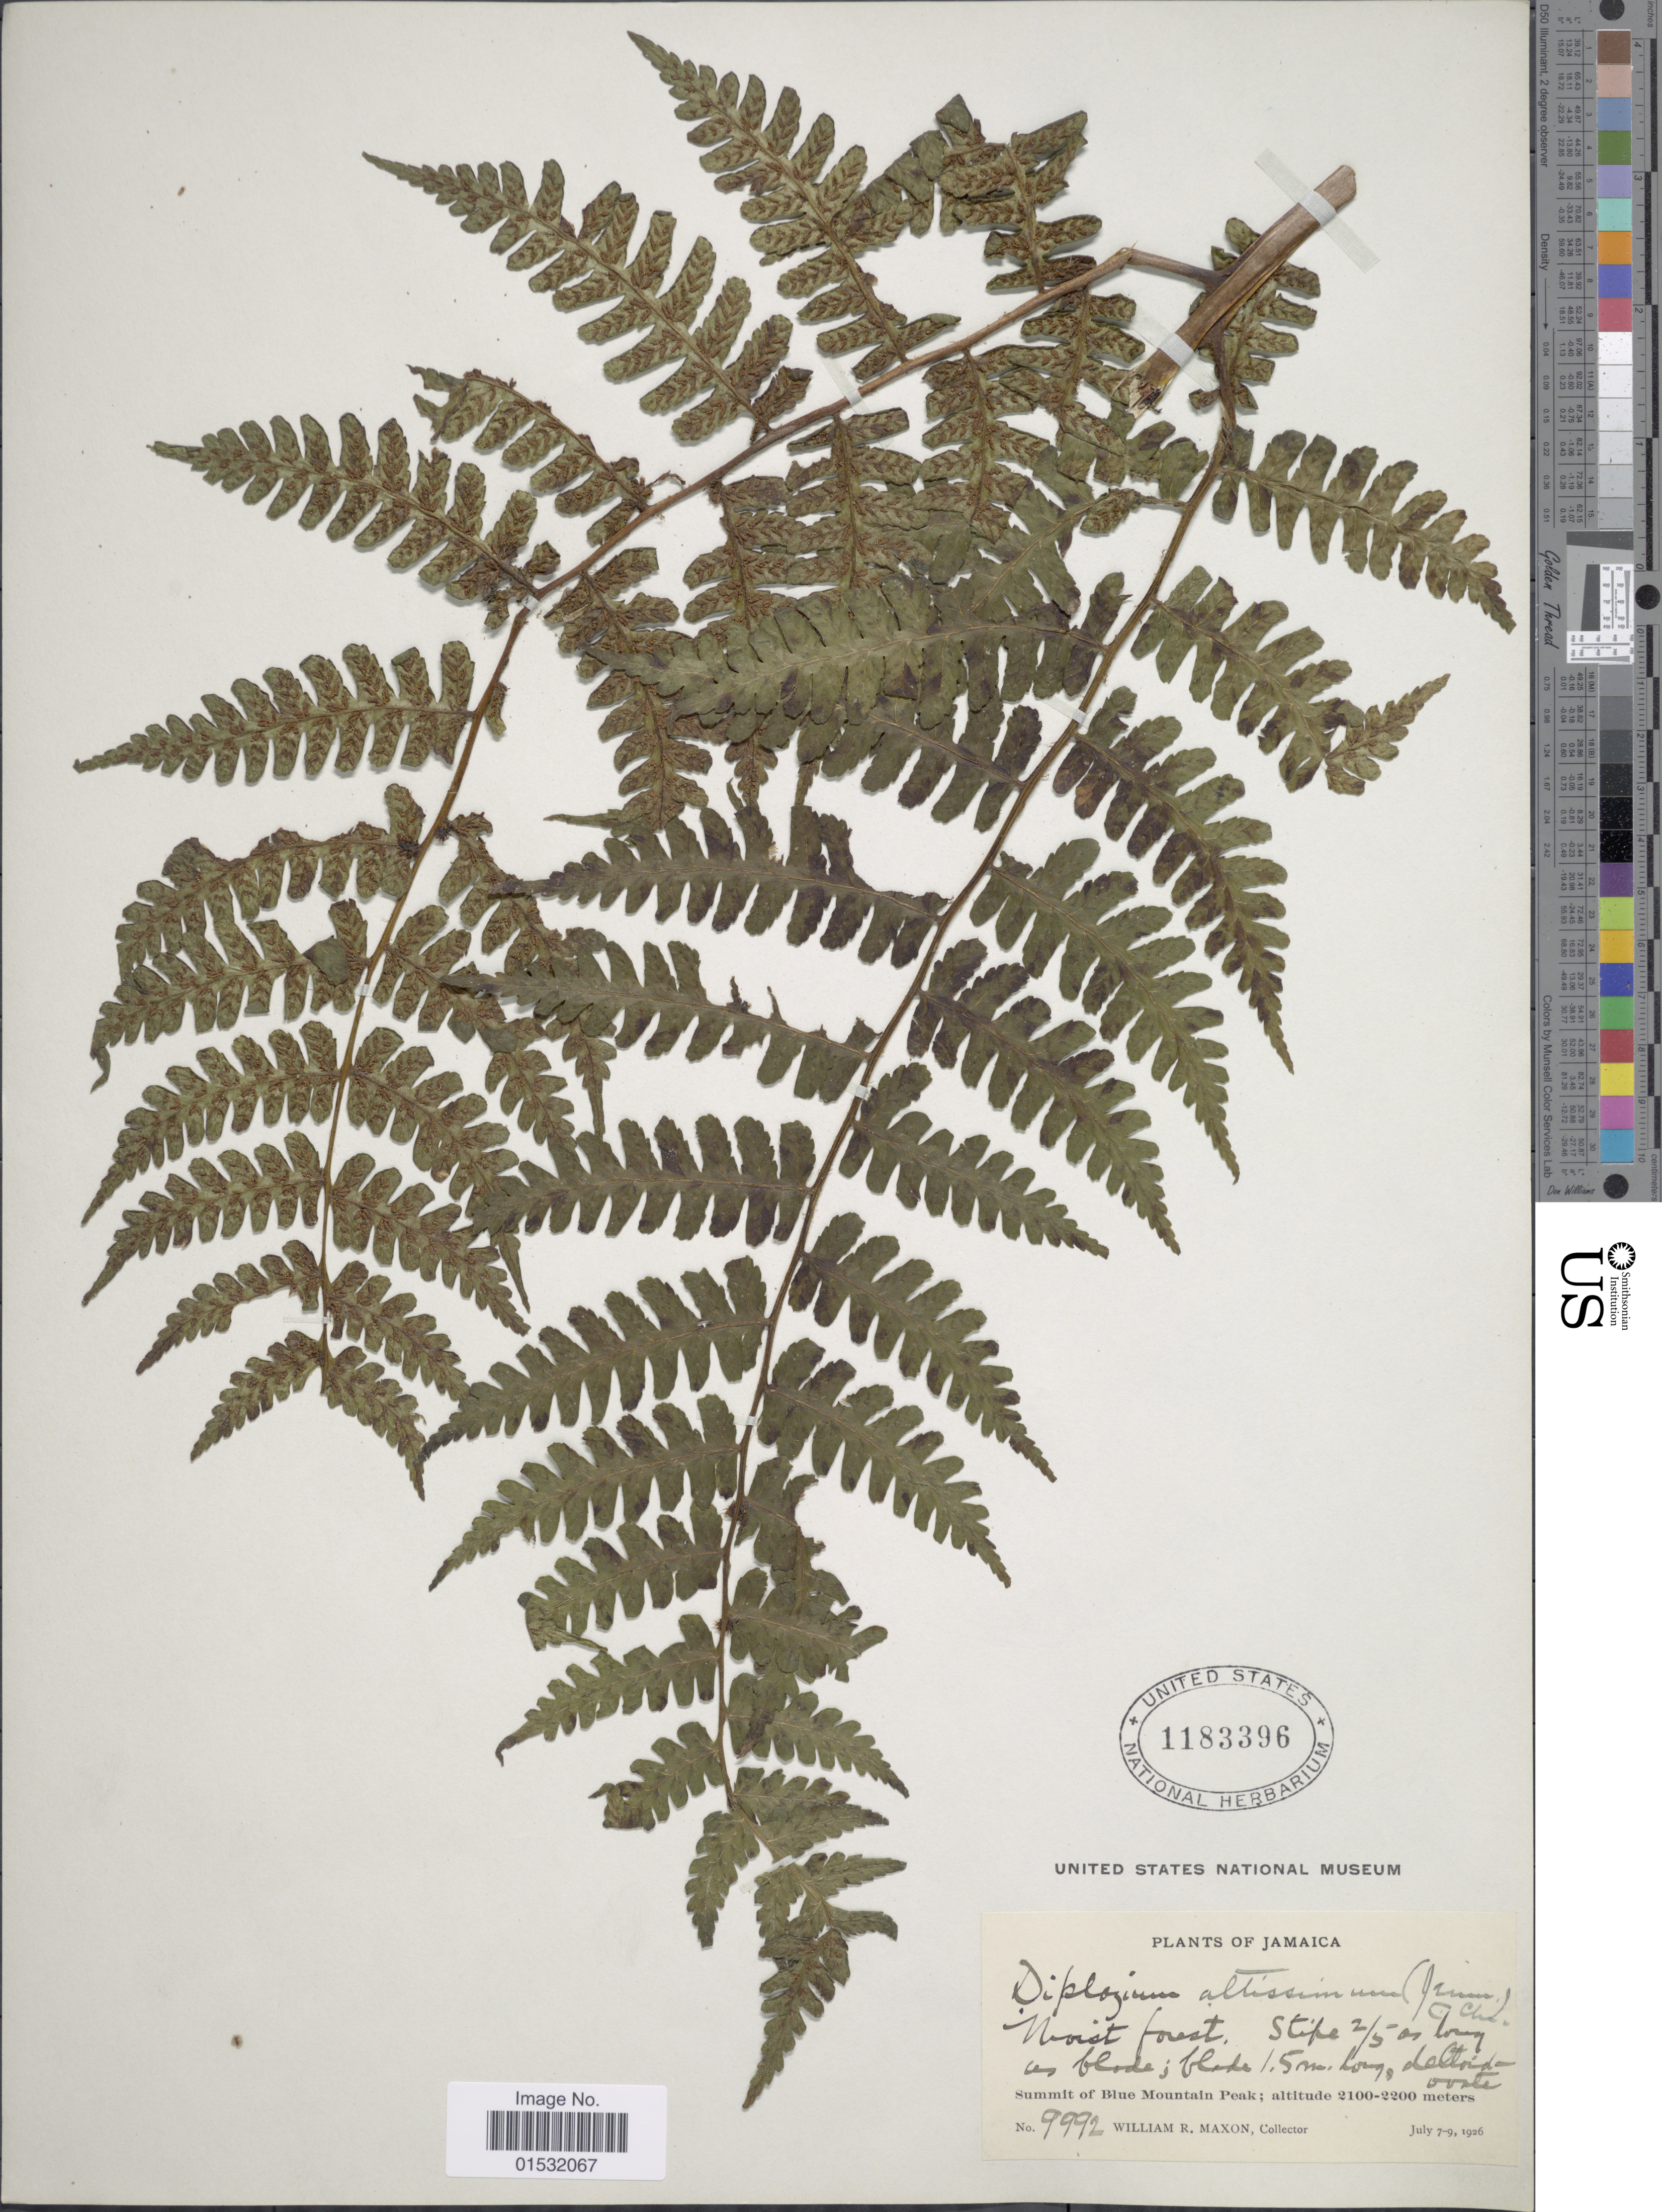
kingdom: Plantae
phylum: Tracheophyta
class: Polypodiopsida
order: Polypodiales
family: Athyriaceae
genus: Diplazium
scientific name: Diplazium altissimum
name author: (Jenman) C. Chr.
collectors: W. R. Maxon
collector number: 9992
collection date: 1926-07-07/1926-07-09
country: Jamaica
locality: Summit of Blue Mountain Peak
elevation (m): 2100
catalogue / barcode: US 1183396